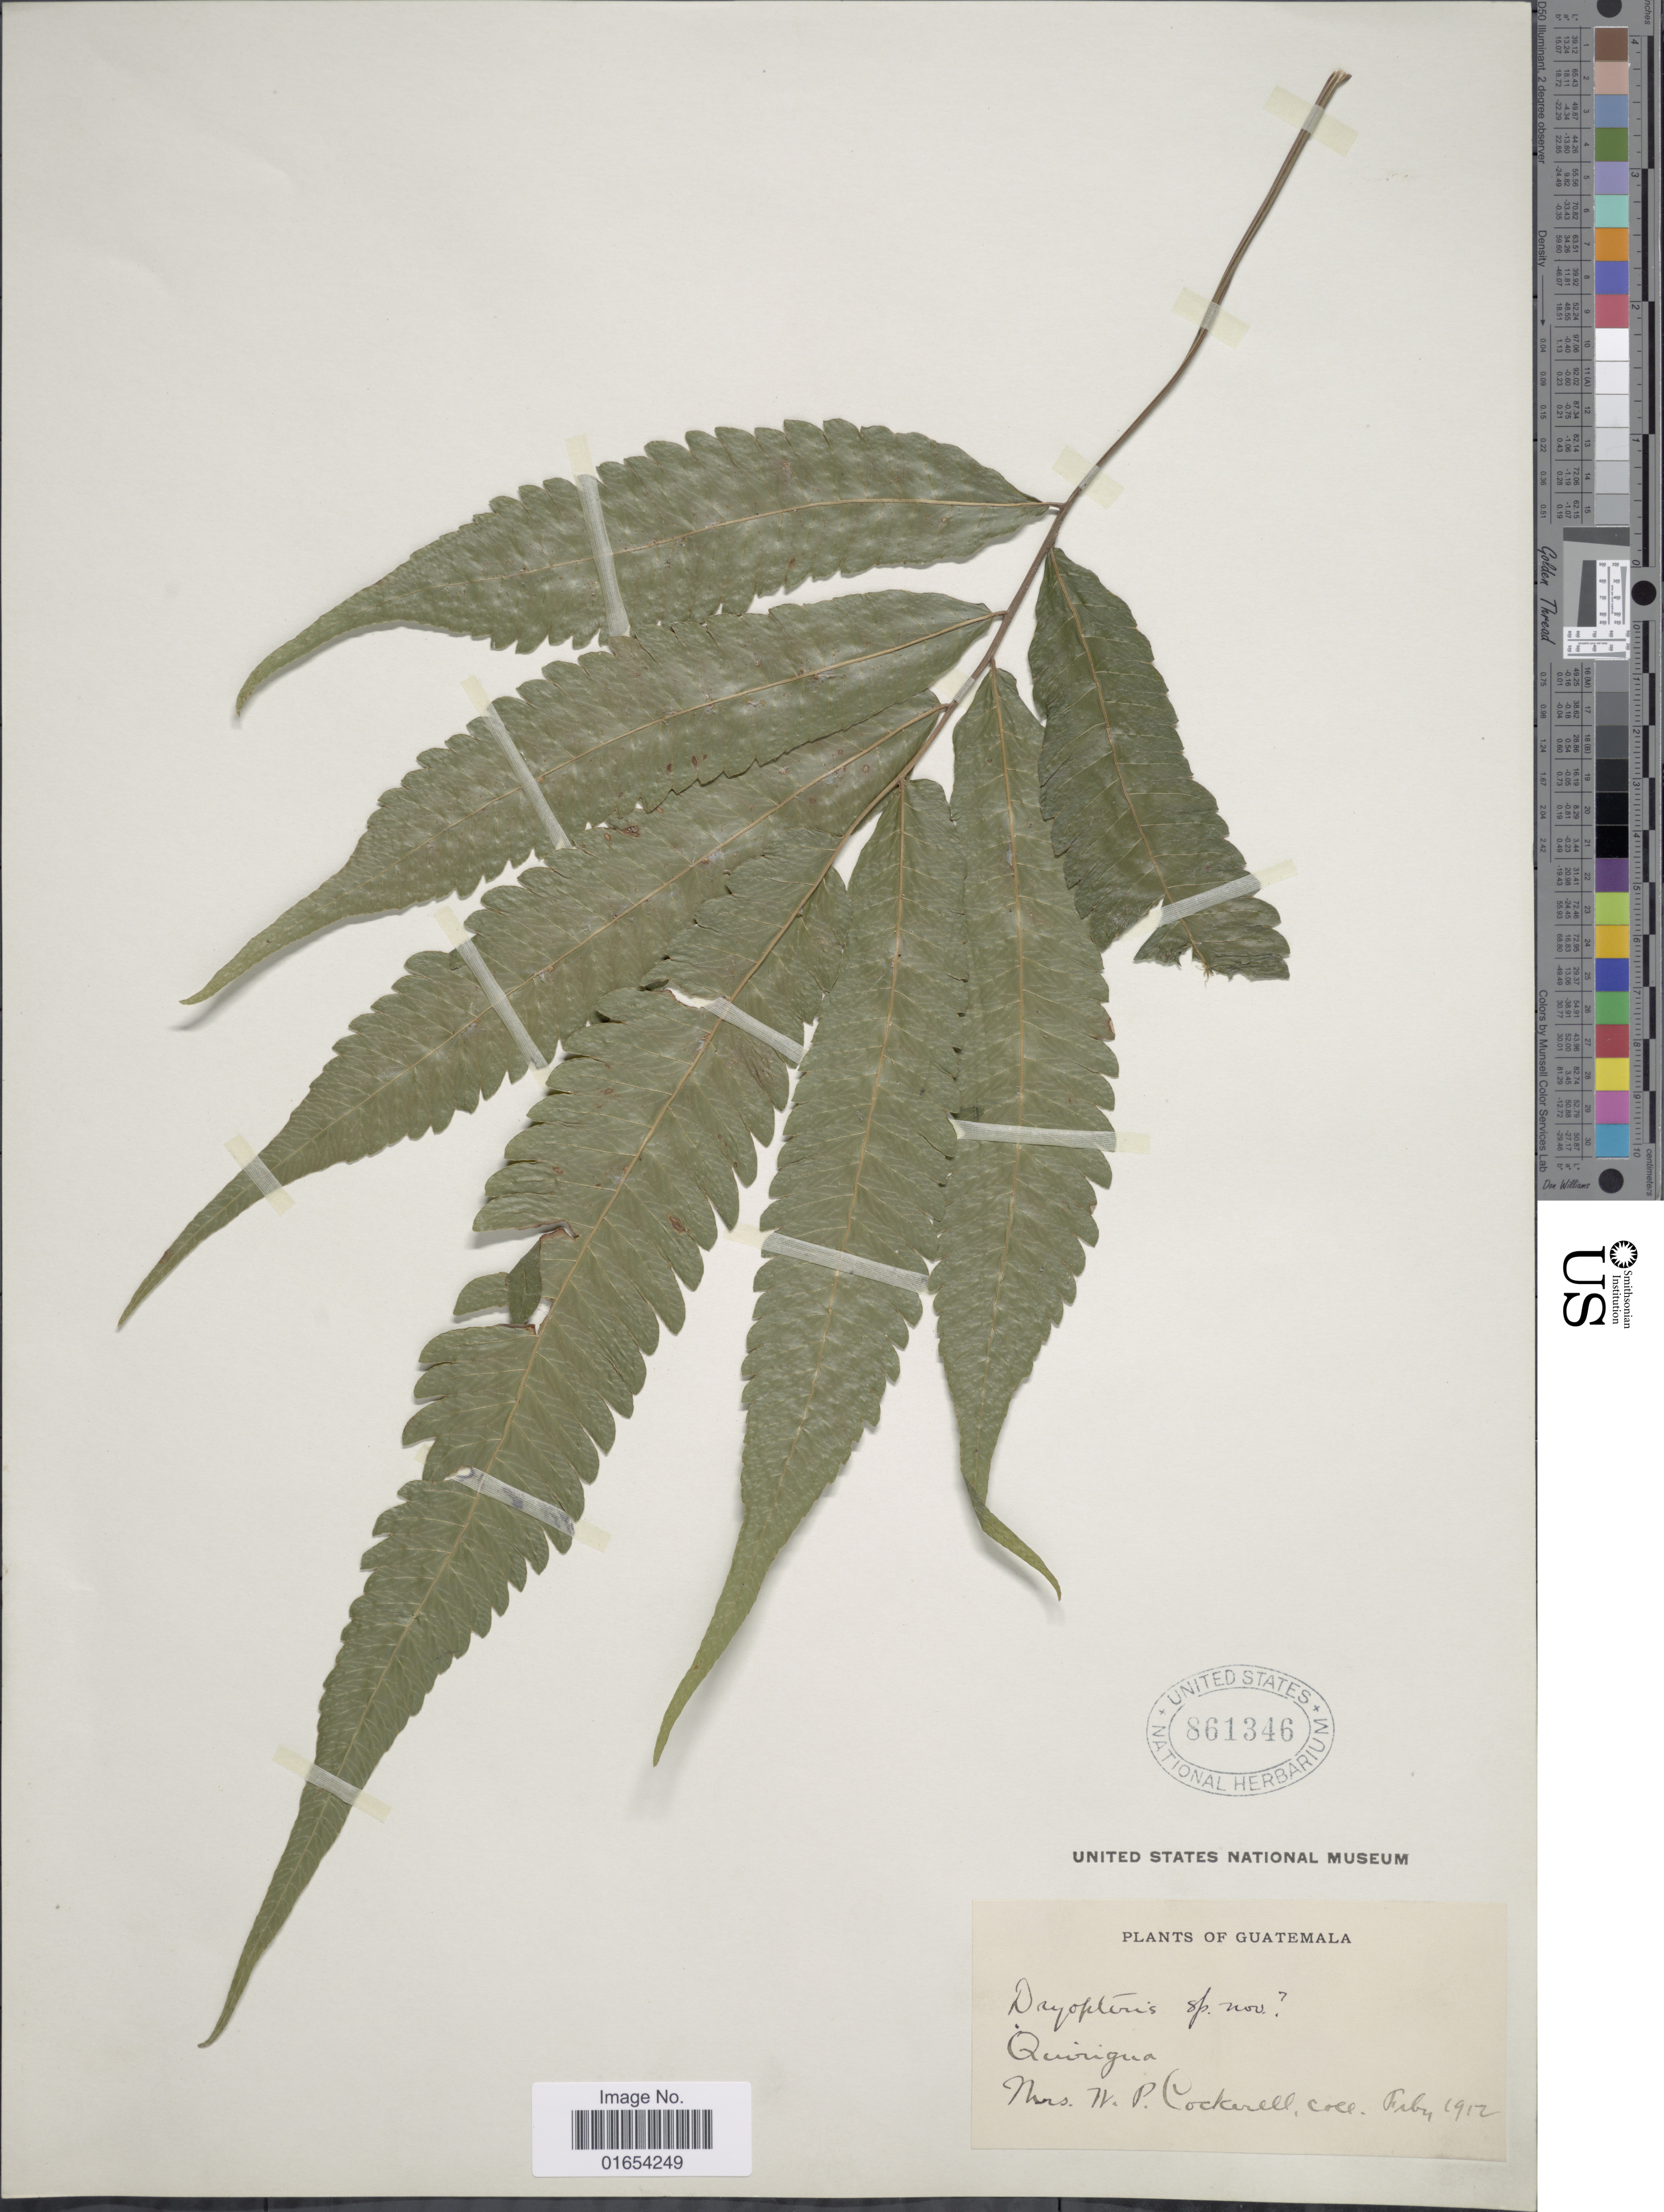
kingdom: Plantae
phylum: Tracheophyta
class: Polypodiopsida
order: Polypodiales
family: Thelypteridaceae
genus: Goniopteris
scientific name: Goniopteris obliterata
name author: (Sw.) C. Presl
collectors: W. Cockerell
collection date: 1912-02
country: Guatemala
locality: Quirigua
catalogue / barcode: US 861346